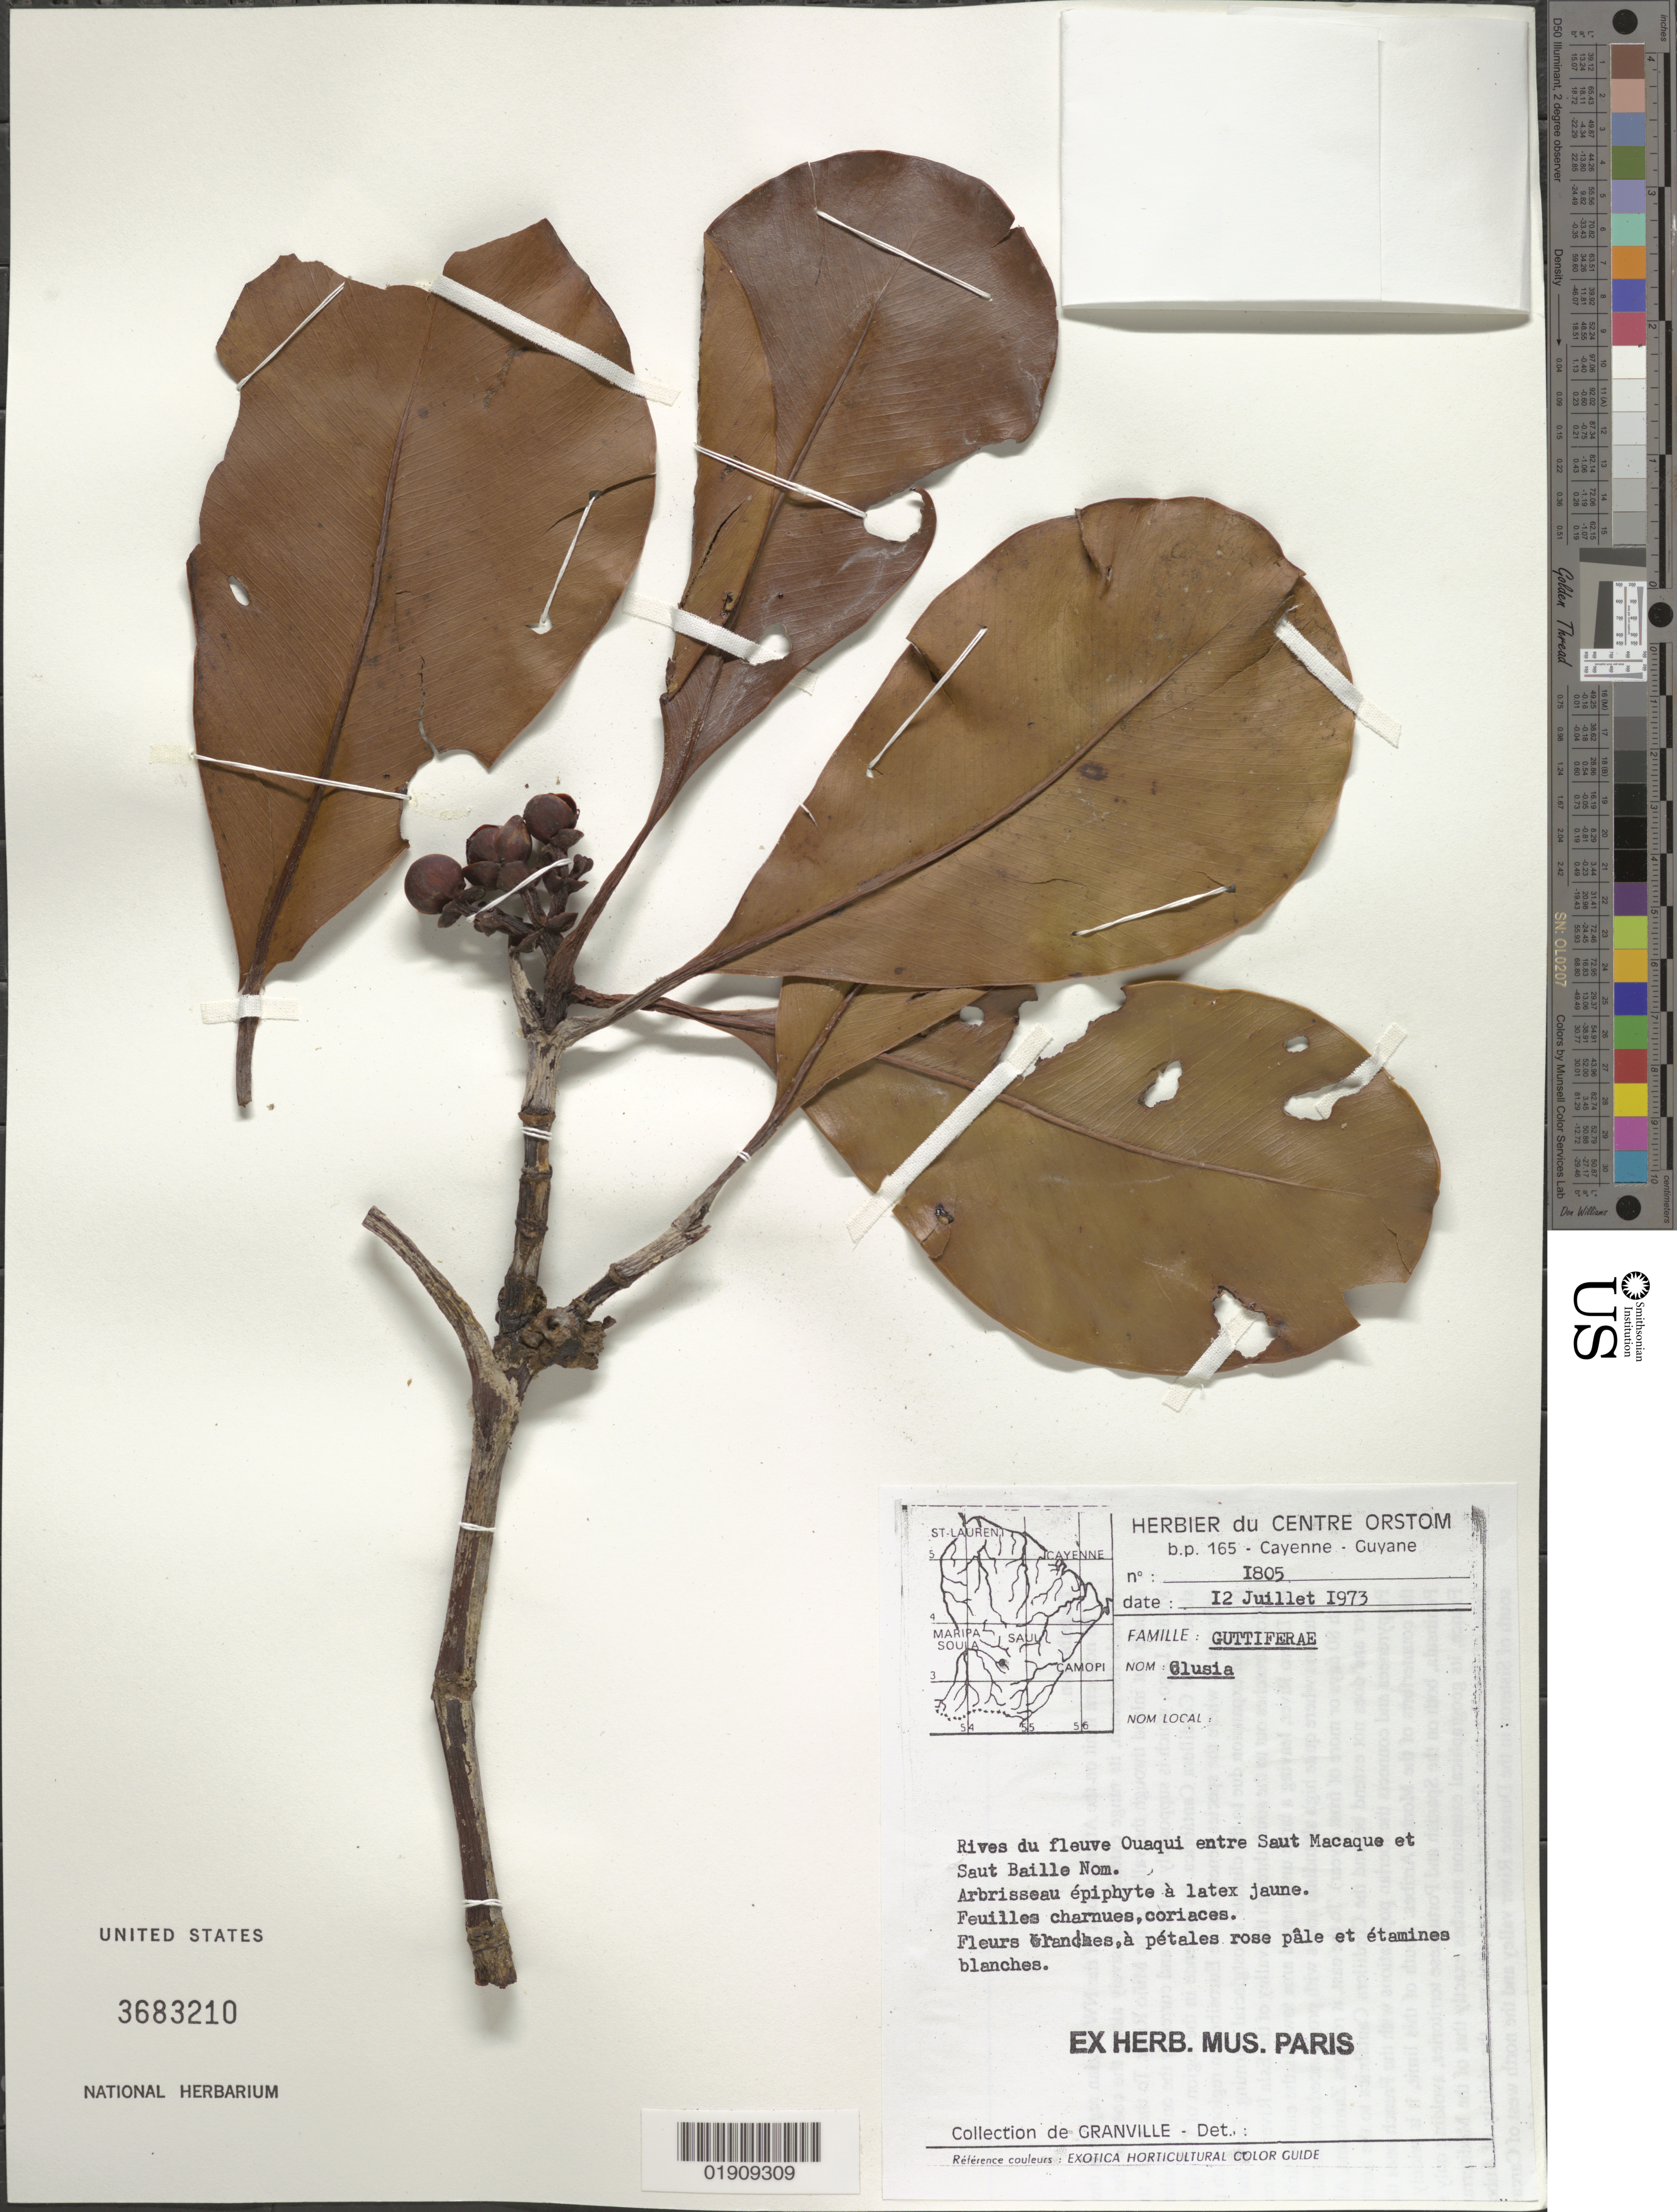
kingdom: Plantae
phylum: Tracheophyta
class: Magnoliopsida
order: Malpighiales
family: Clusiaceae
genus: Clusia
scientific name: Clusia sp.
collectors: J.-J. de Granville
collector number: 1805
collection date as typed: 12-Jul-73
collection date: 1973-07-12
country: French Guiana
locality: Fleuve Ouaqui, entre Saut Macaque et Saut Baille Nom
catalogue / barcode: US 3683210